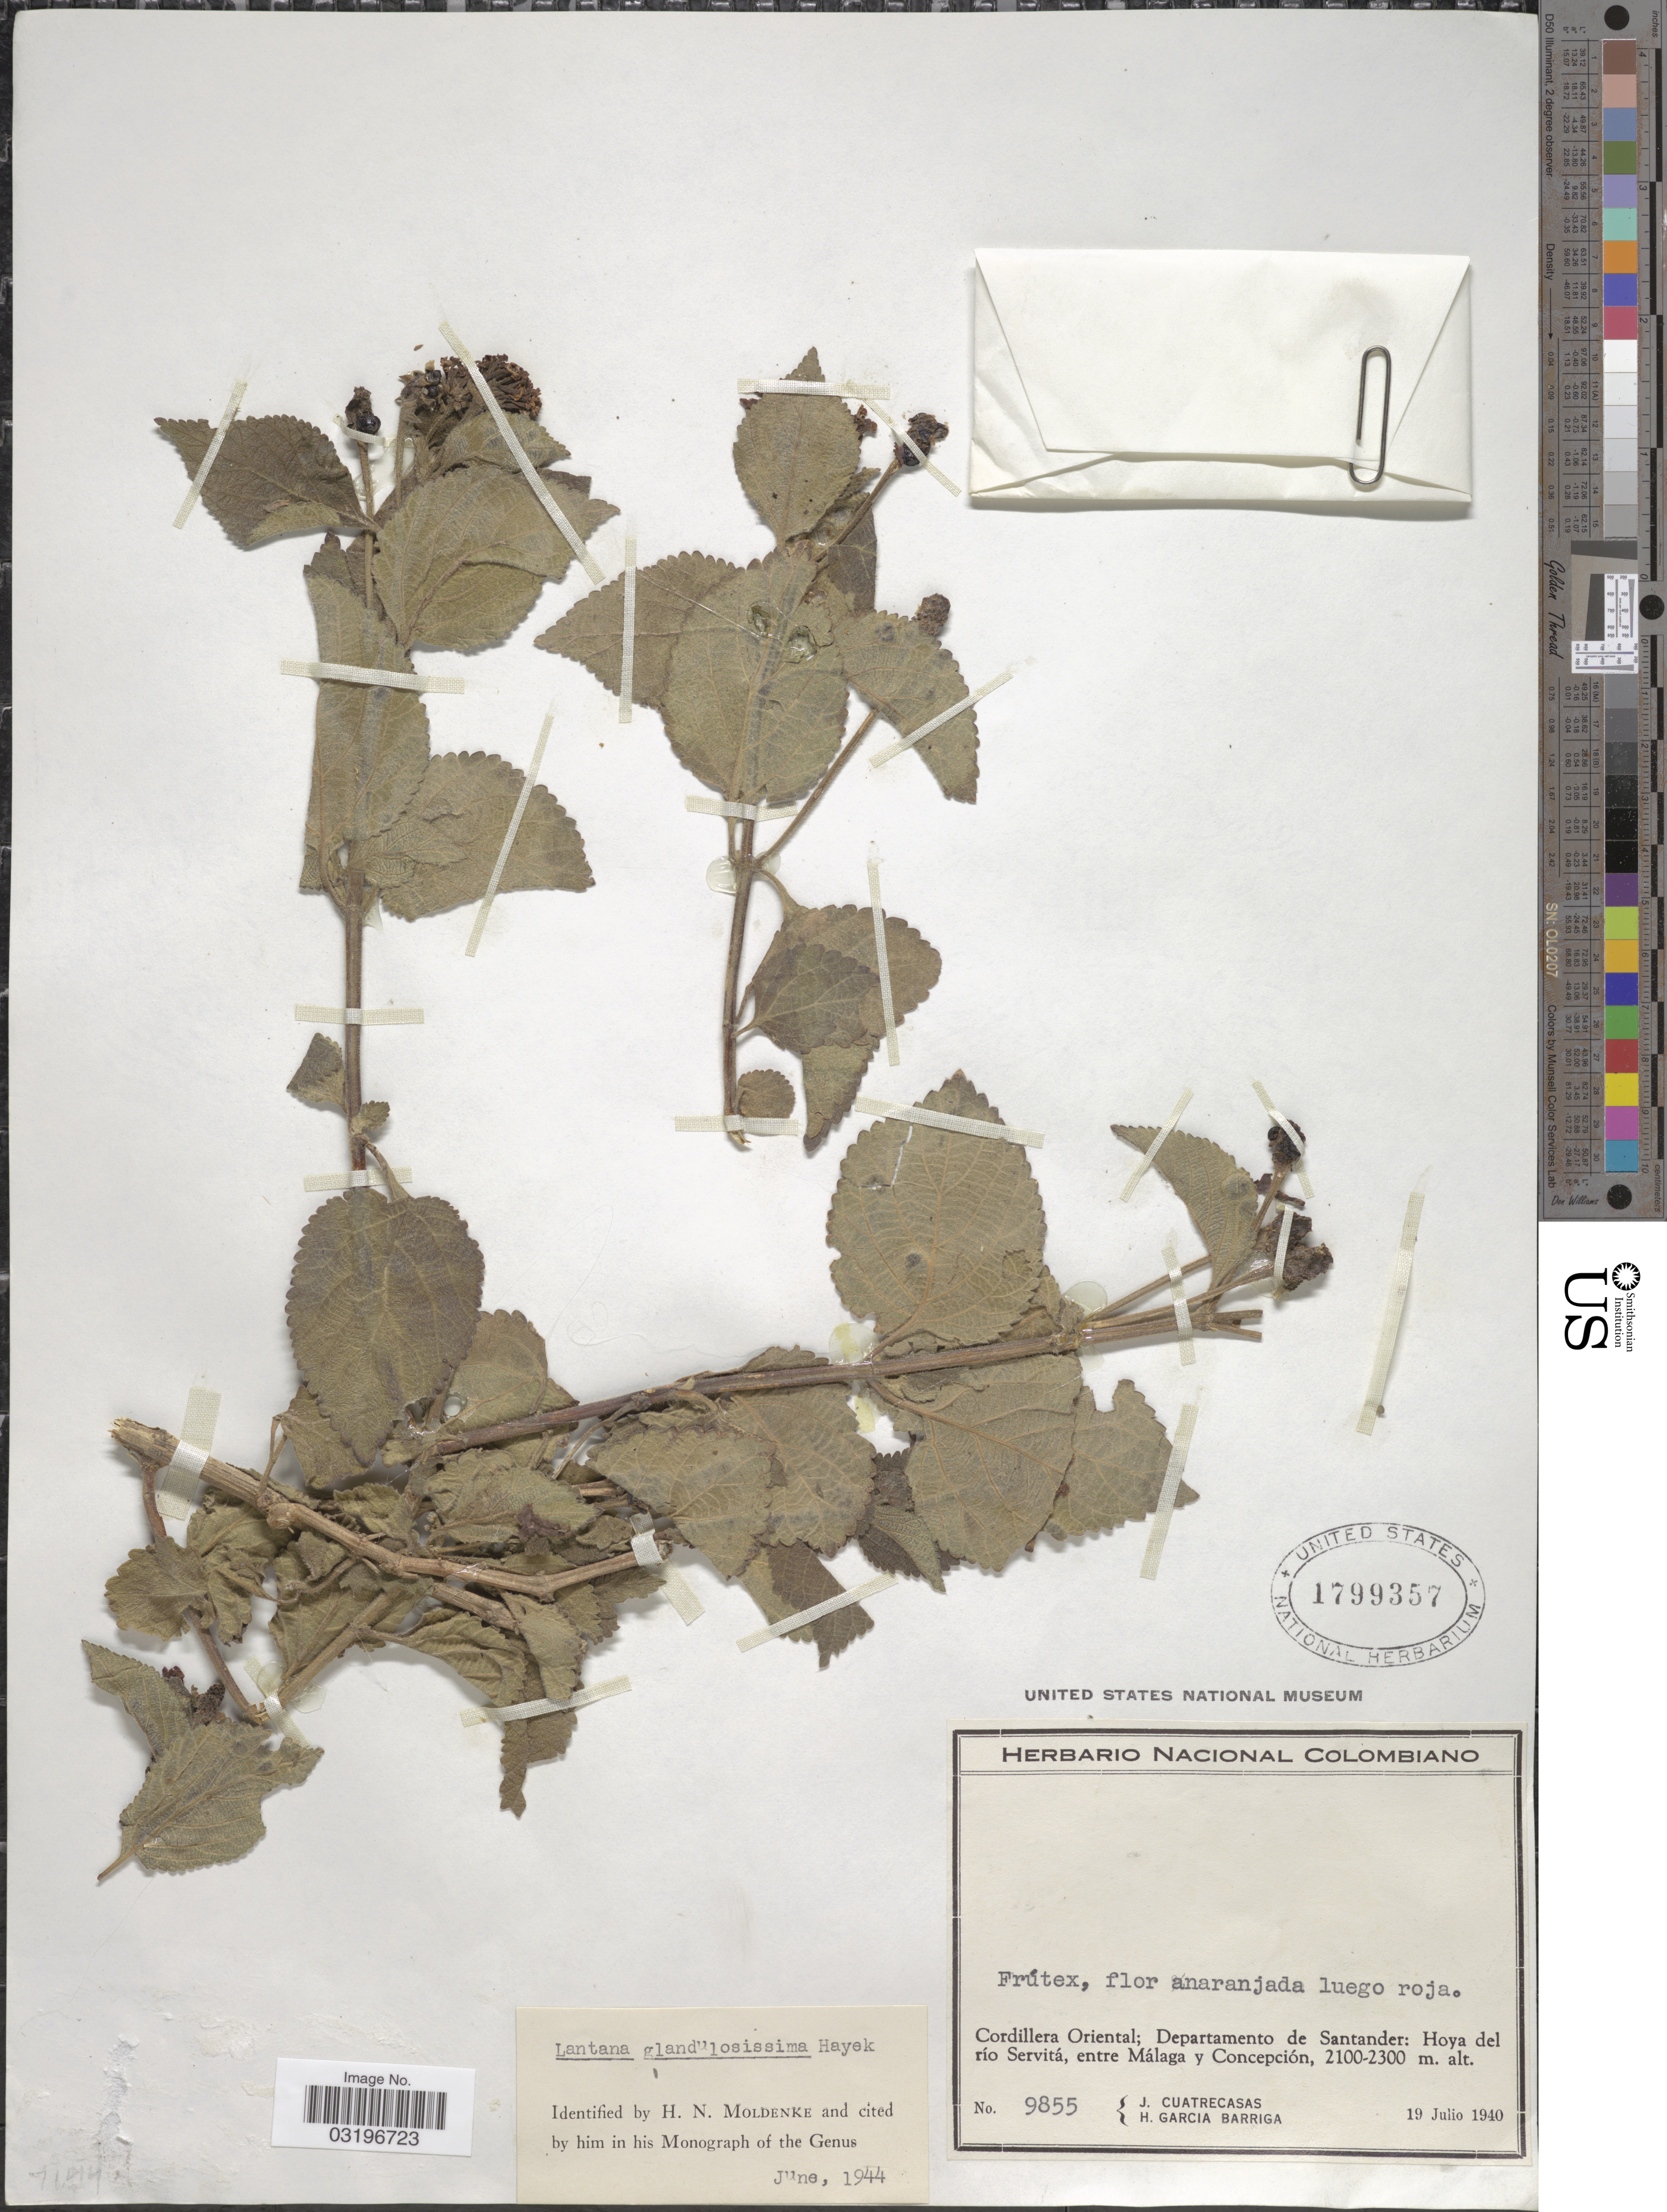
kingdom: Plantae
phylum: Tracheophyta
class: Magnoliopsida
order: Lamiales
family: Verbenaceae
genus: Lantana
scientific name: Lantana glandulosissima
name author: Hayek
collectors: J. Cuatrecasas & H. García Barriga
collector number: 9855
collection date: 1940-07-19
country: Colombia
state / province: Santander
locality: Cordillera Oriental; Departamento de Santander: Hoya del río Sevitá, entre Mágala y Concepción.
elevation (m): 2100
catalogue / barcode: US 1799357